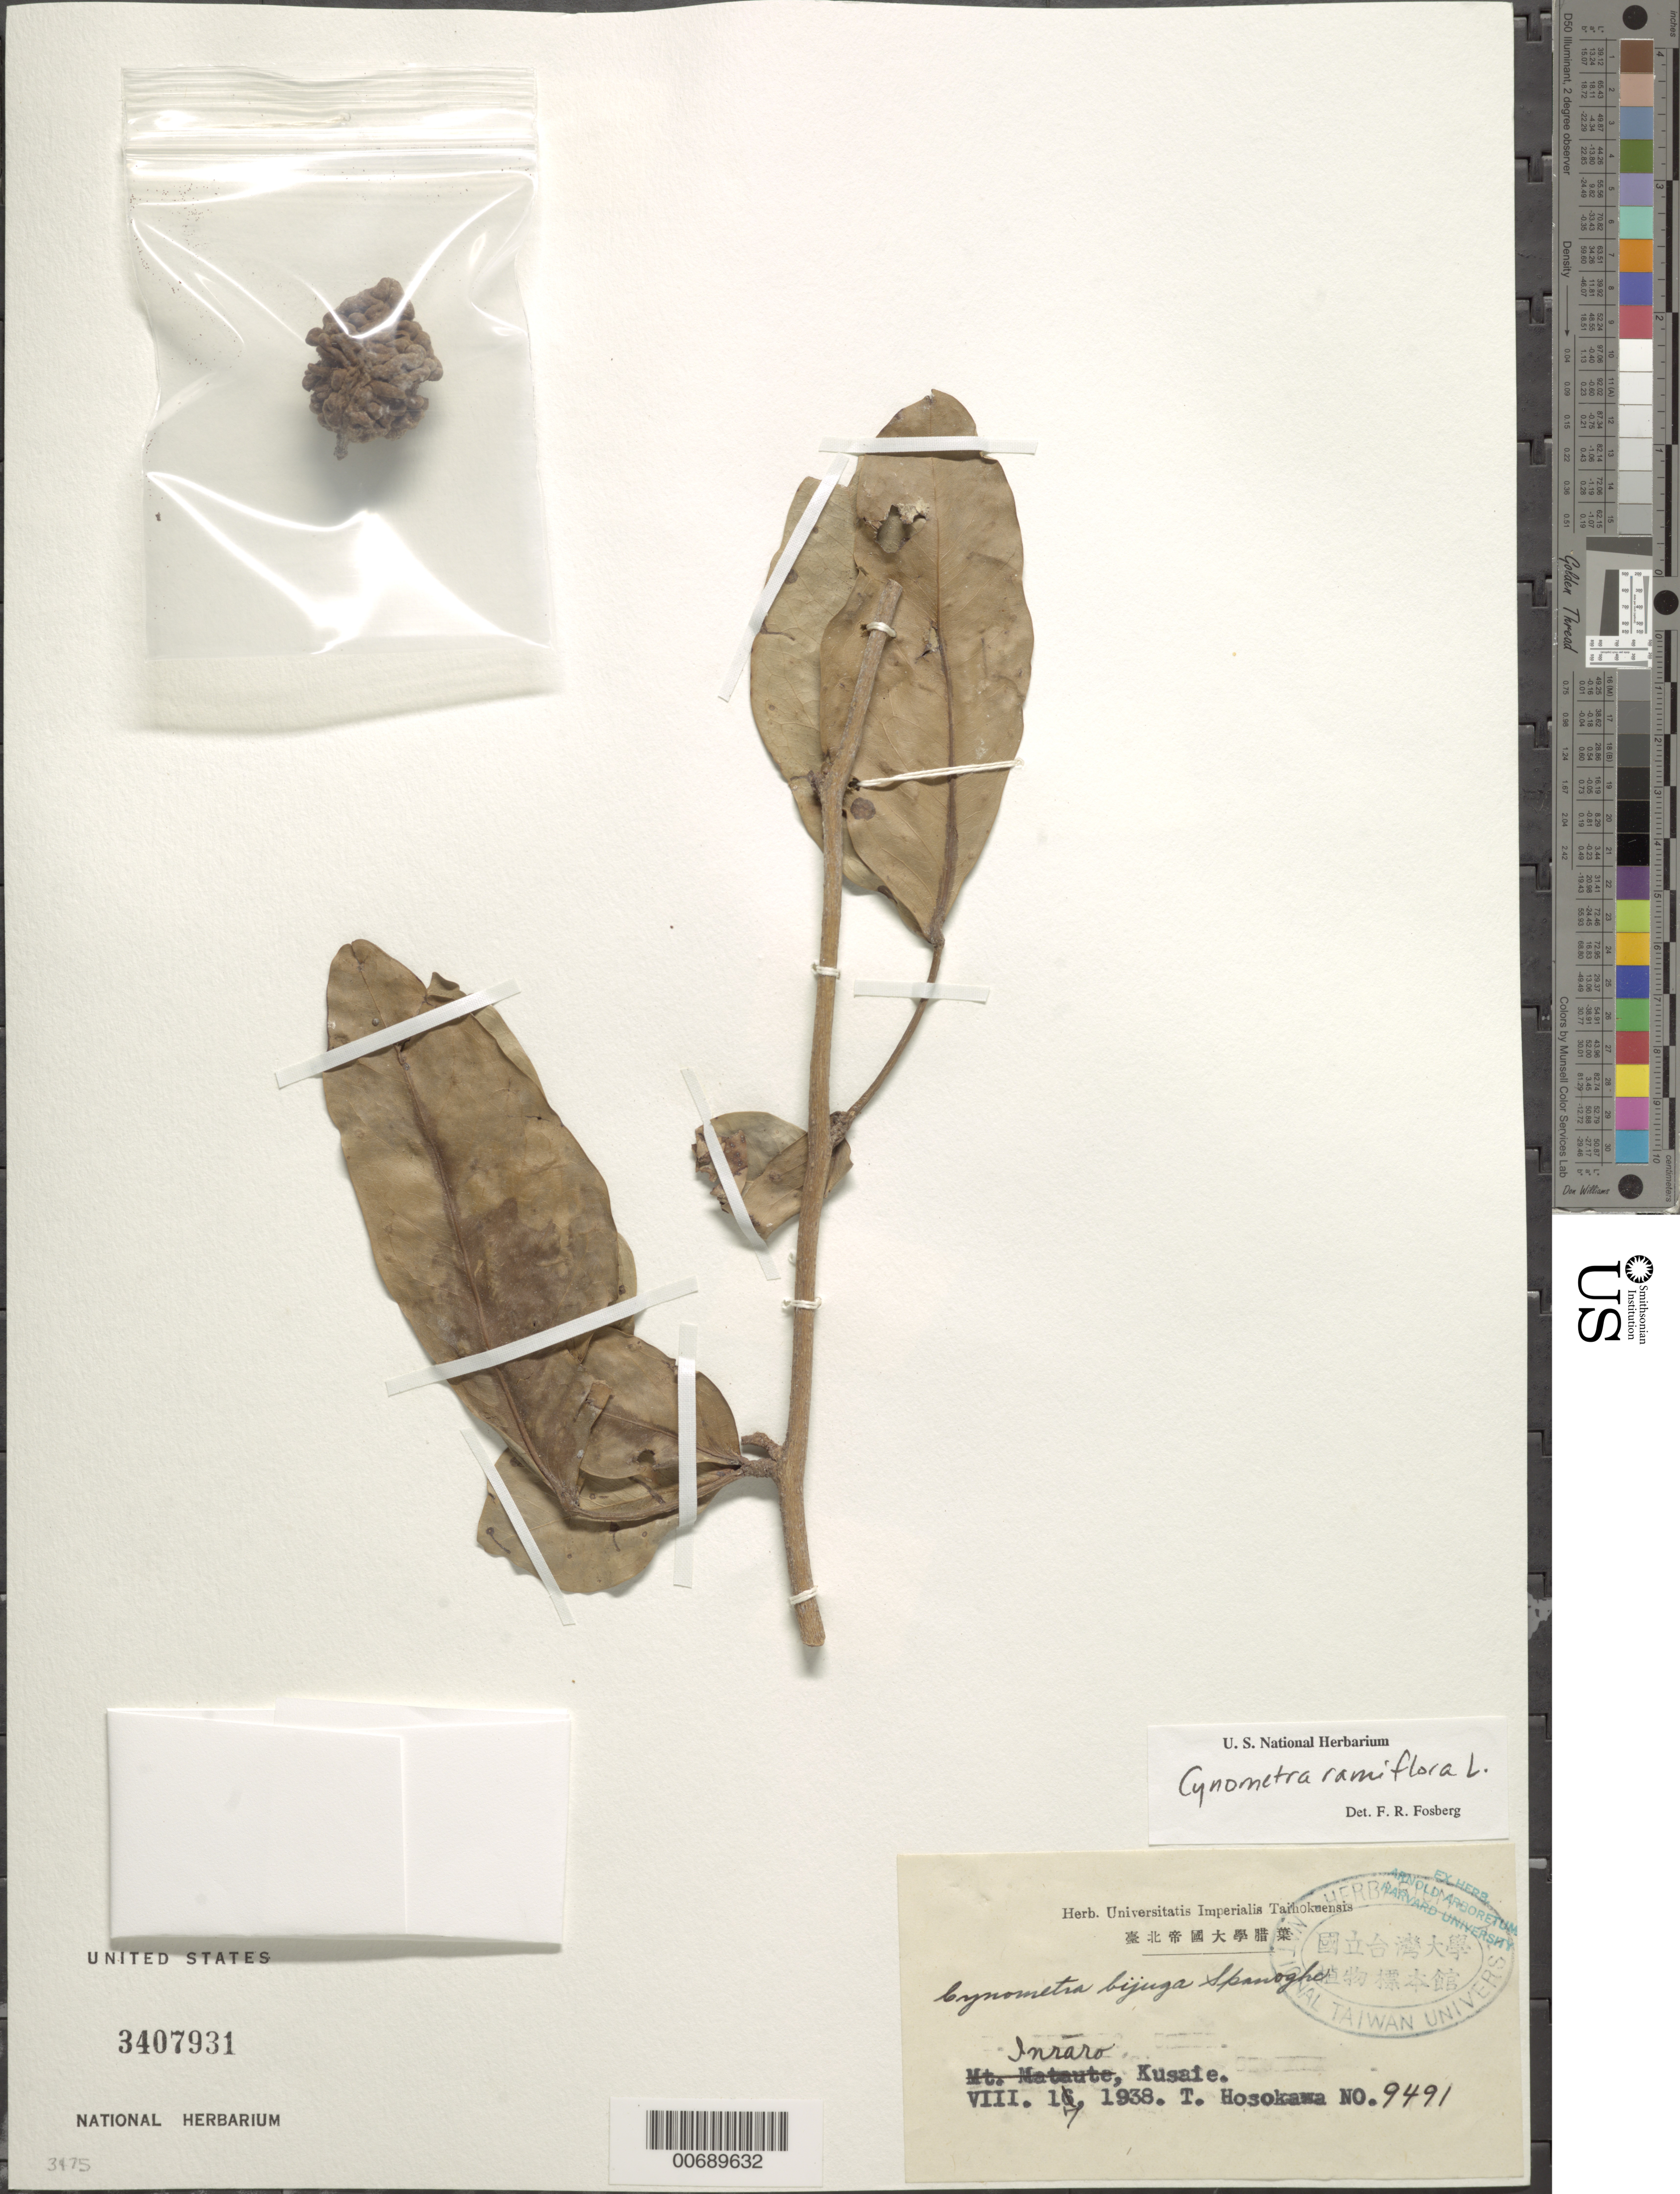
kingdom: Plantae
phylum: Tracheophyta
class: Magnoliopsida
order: Fabales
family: Fabaceae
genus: Cynometra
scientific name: Cynometra ramiflora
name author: L.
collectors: T. Hosokawa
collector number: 9491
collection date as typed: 07 Aug 1938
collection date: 1938-08-07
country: Micronesia, Federated States of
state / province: Kosrae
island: Kosrae [Kusaie]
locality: Inraro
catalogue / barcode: US 3407931